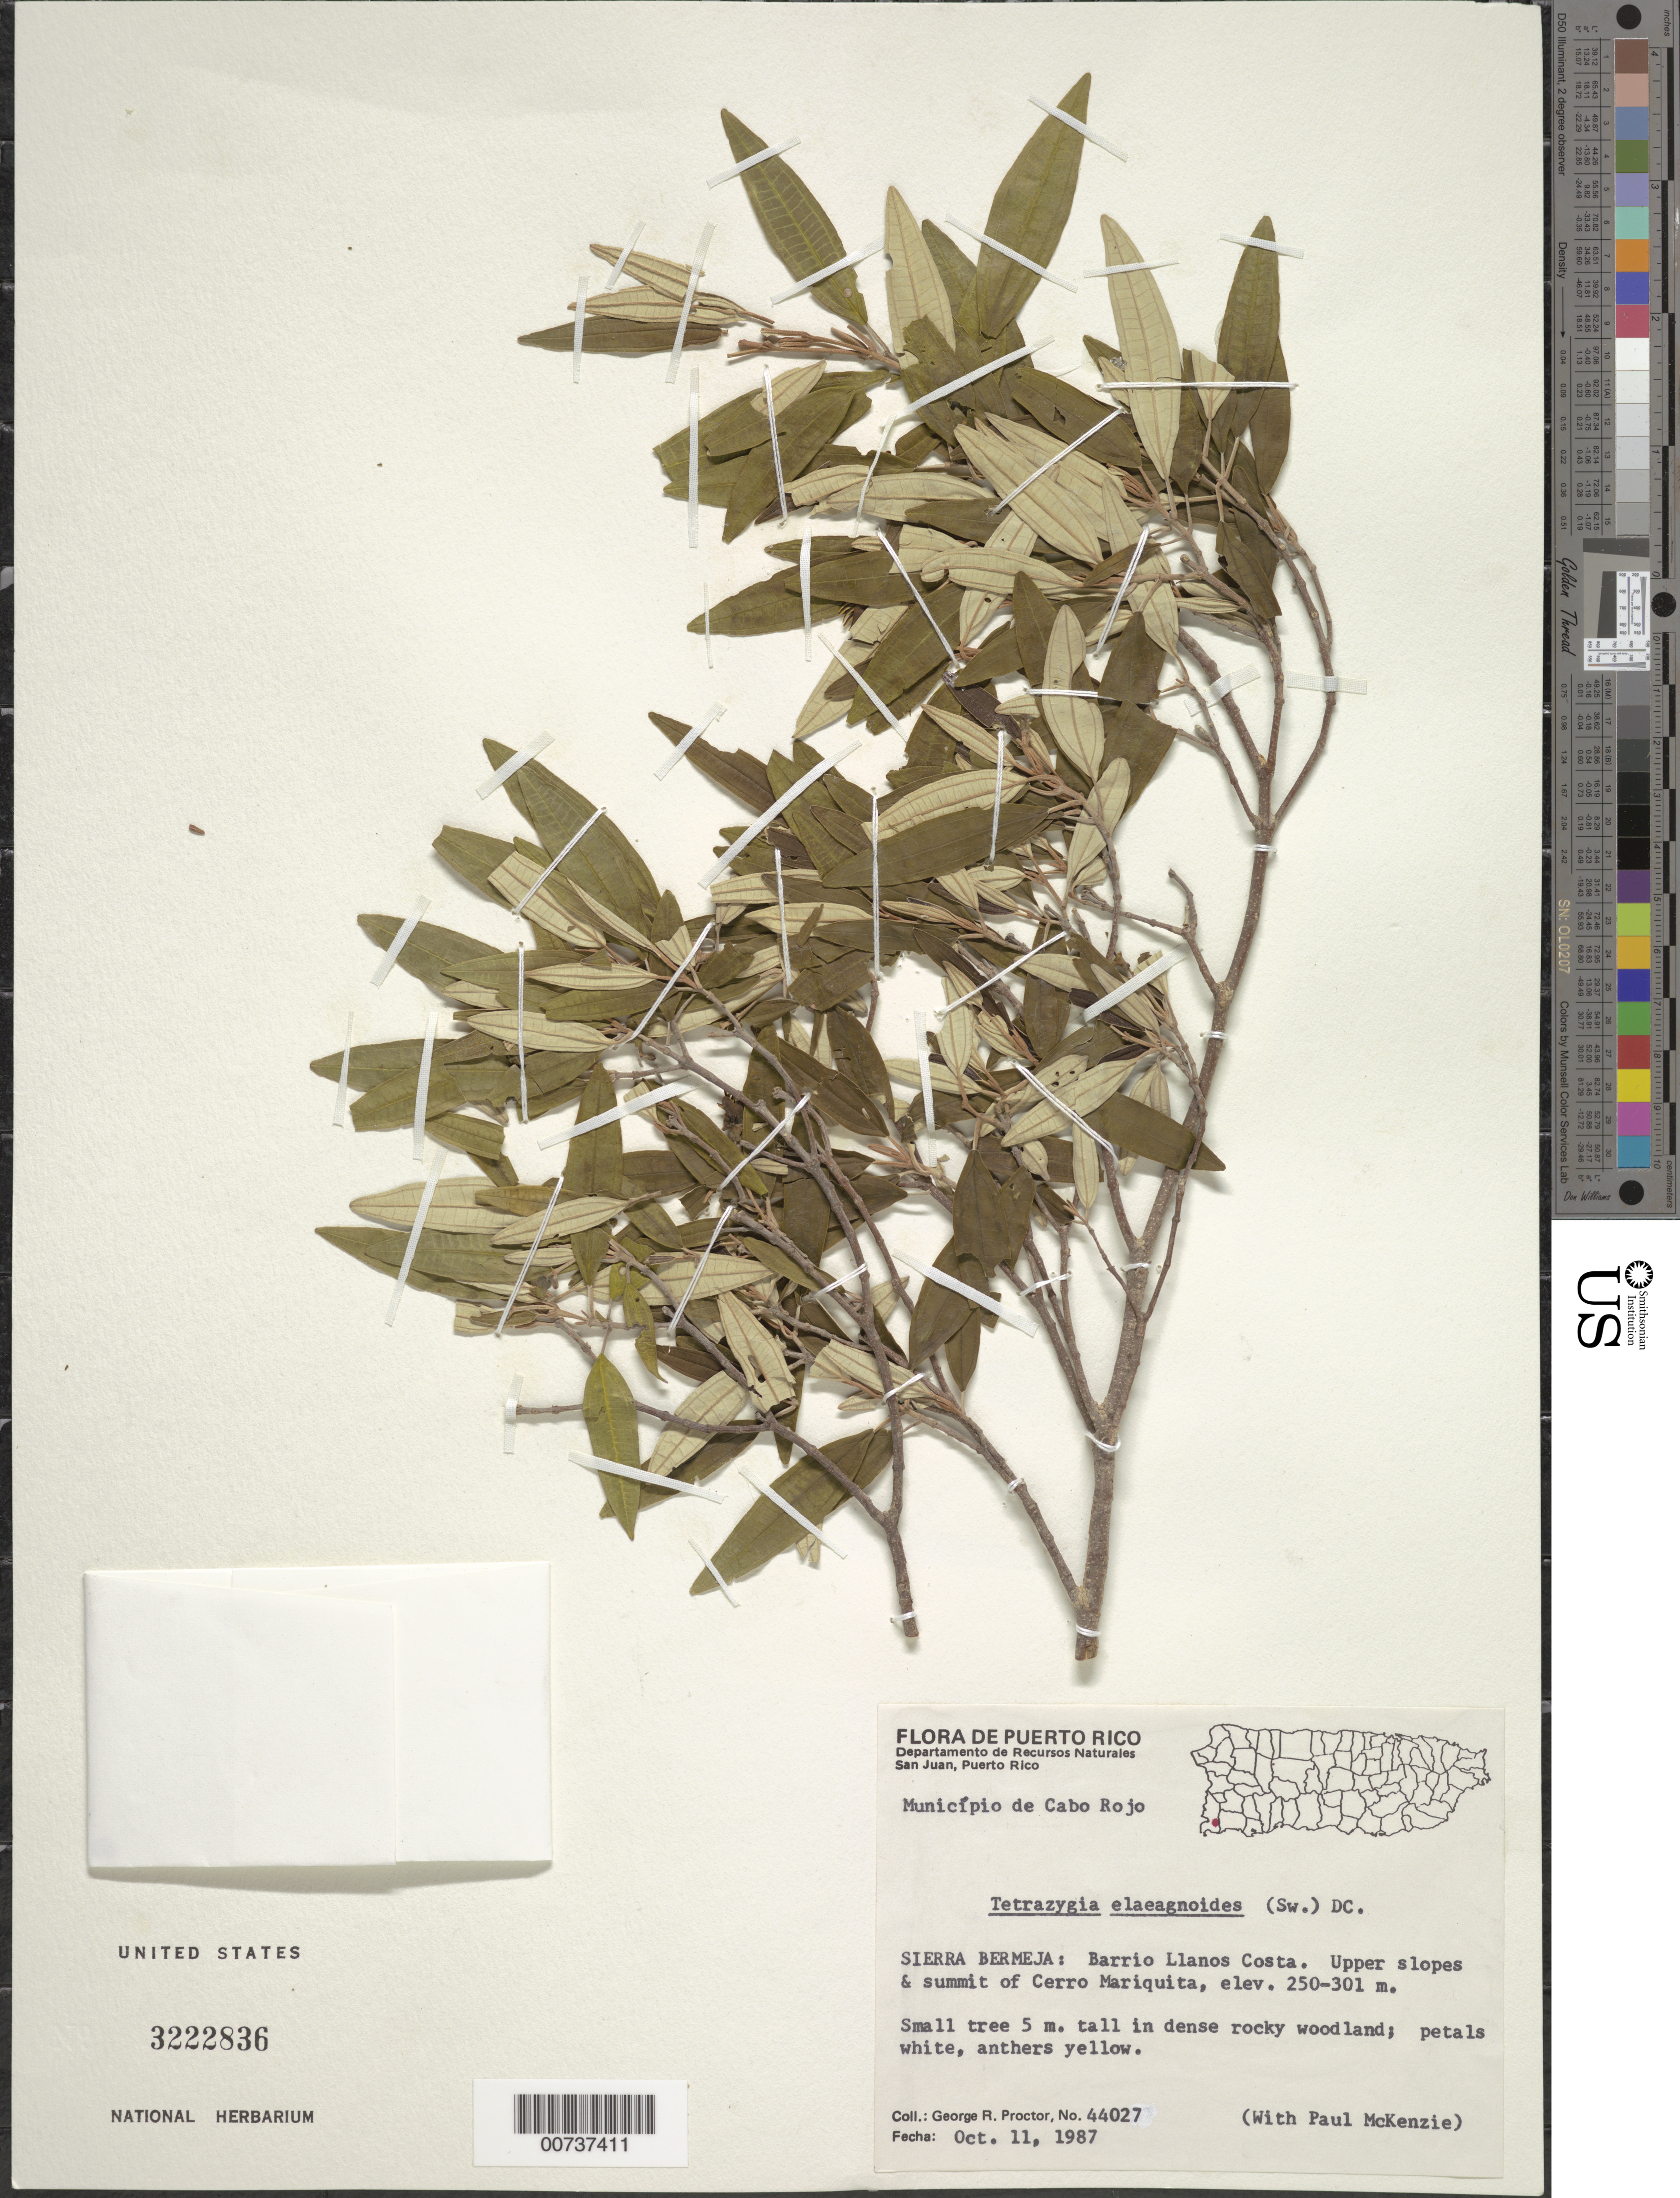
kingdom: Plantae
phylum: Tracheophyta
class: Magnoliopsida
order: Myrtales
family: Melastomataceae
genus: Miconia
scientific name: Miconia elaeagnoides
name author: (Sw.) Griseb.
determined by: Judd, Walter S.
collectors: G. R. Proctor & P. Mckenzie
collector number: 44027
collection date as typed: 11 Oct 1987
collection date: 1987-10-11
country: Puerto Rico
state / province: Cabo Rojo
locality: Sierra Bermeja: Barrio Llanos Costa. Upper slopes & summit of Cerro Mariquita. Municipio de Cabo Rojo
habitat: Dense rocky woodland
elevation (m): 250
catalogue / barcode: US 3222836